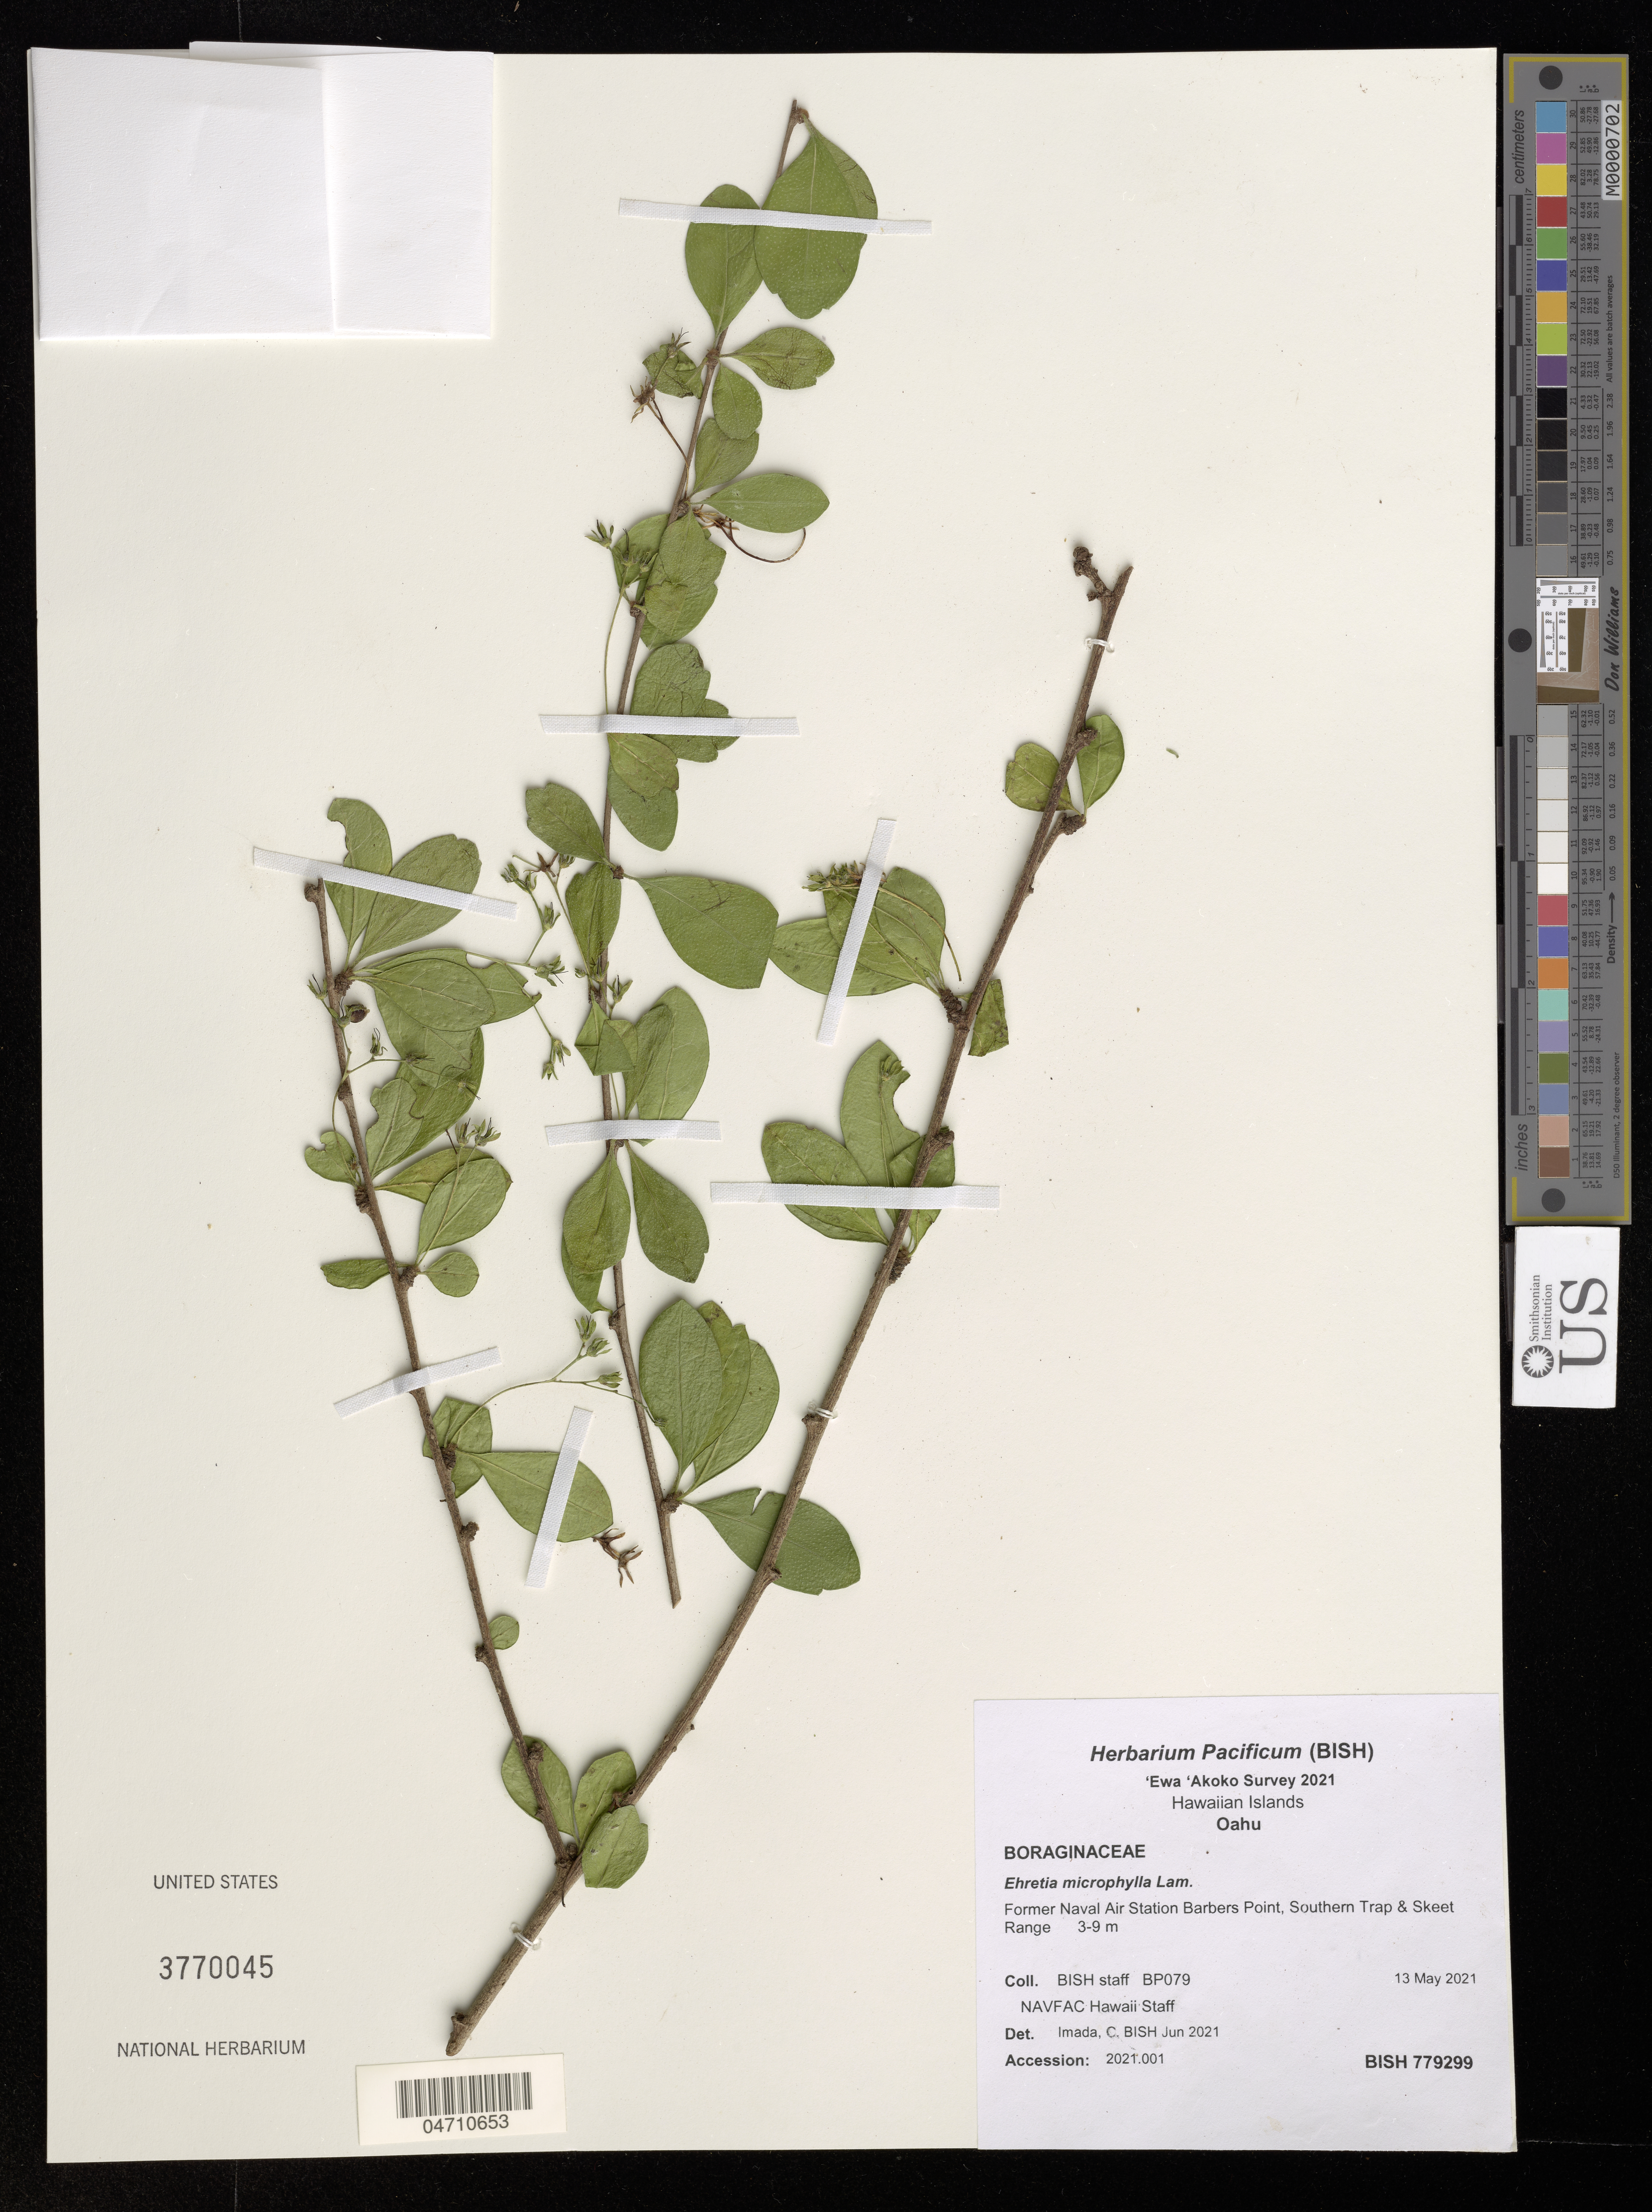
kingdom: Plantae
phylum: Tracheophyta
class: Magnoliopsida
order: Boraginales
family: Ehretiaceae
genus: Ehretia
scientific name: Ehretia microphylla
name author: Lam.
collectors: Bernice P. Bishop Museum & N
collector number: BP079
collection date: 2021-05-13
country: United States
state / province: Hawaii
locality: Hawaiian Islands. Oahu. Former Naval Air Station Barbers Point, Southern Trap & Skeet Range.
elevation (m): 3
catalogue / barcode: US 3770045